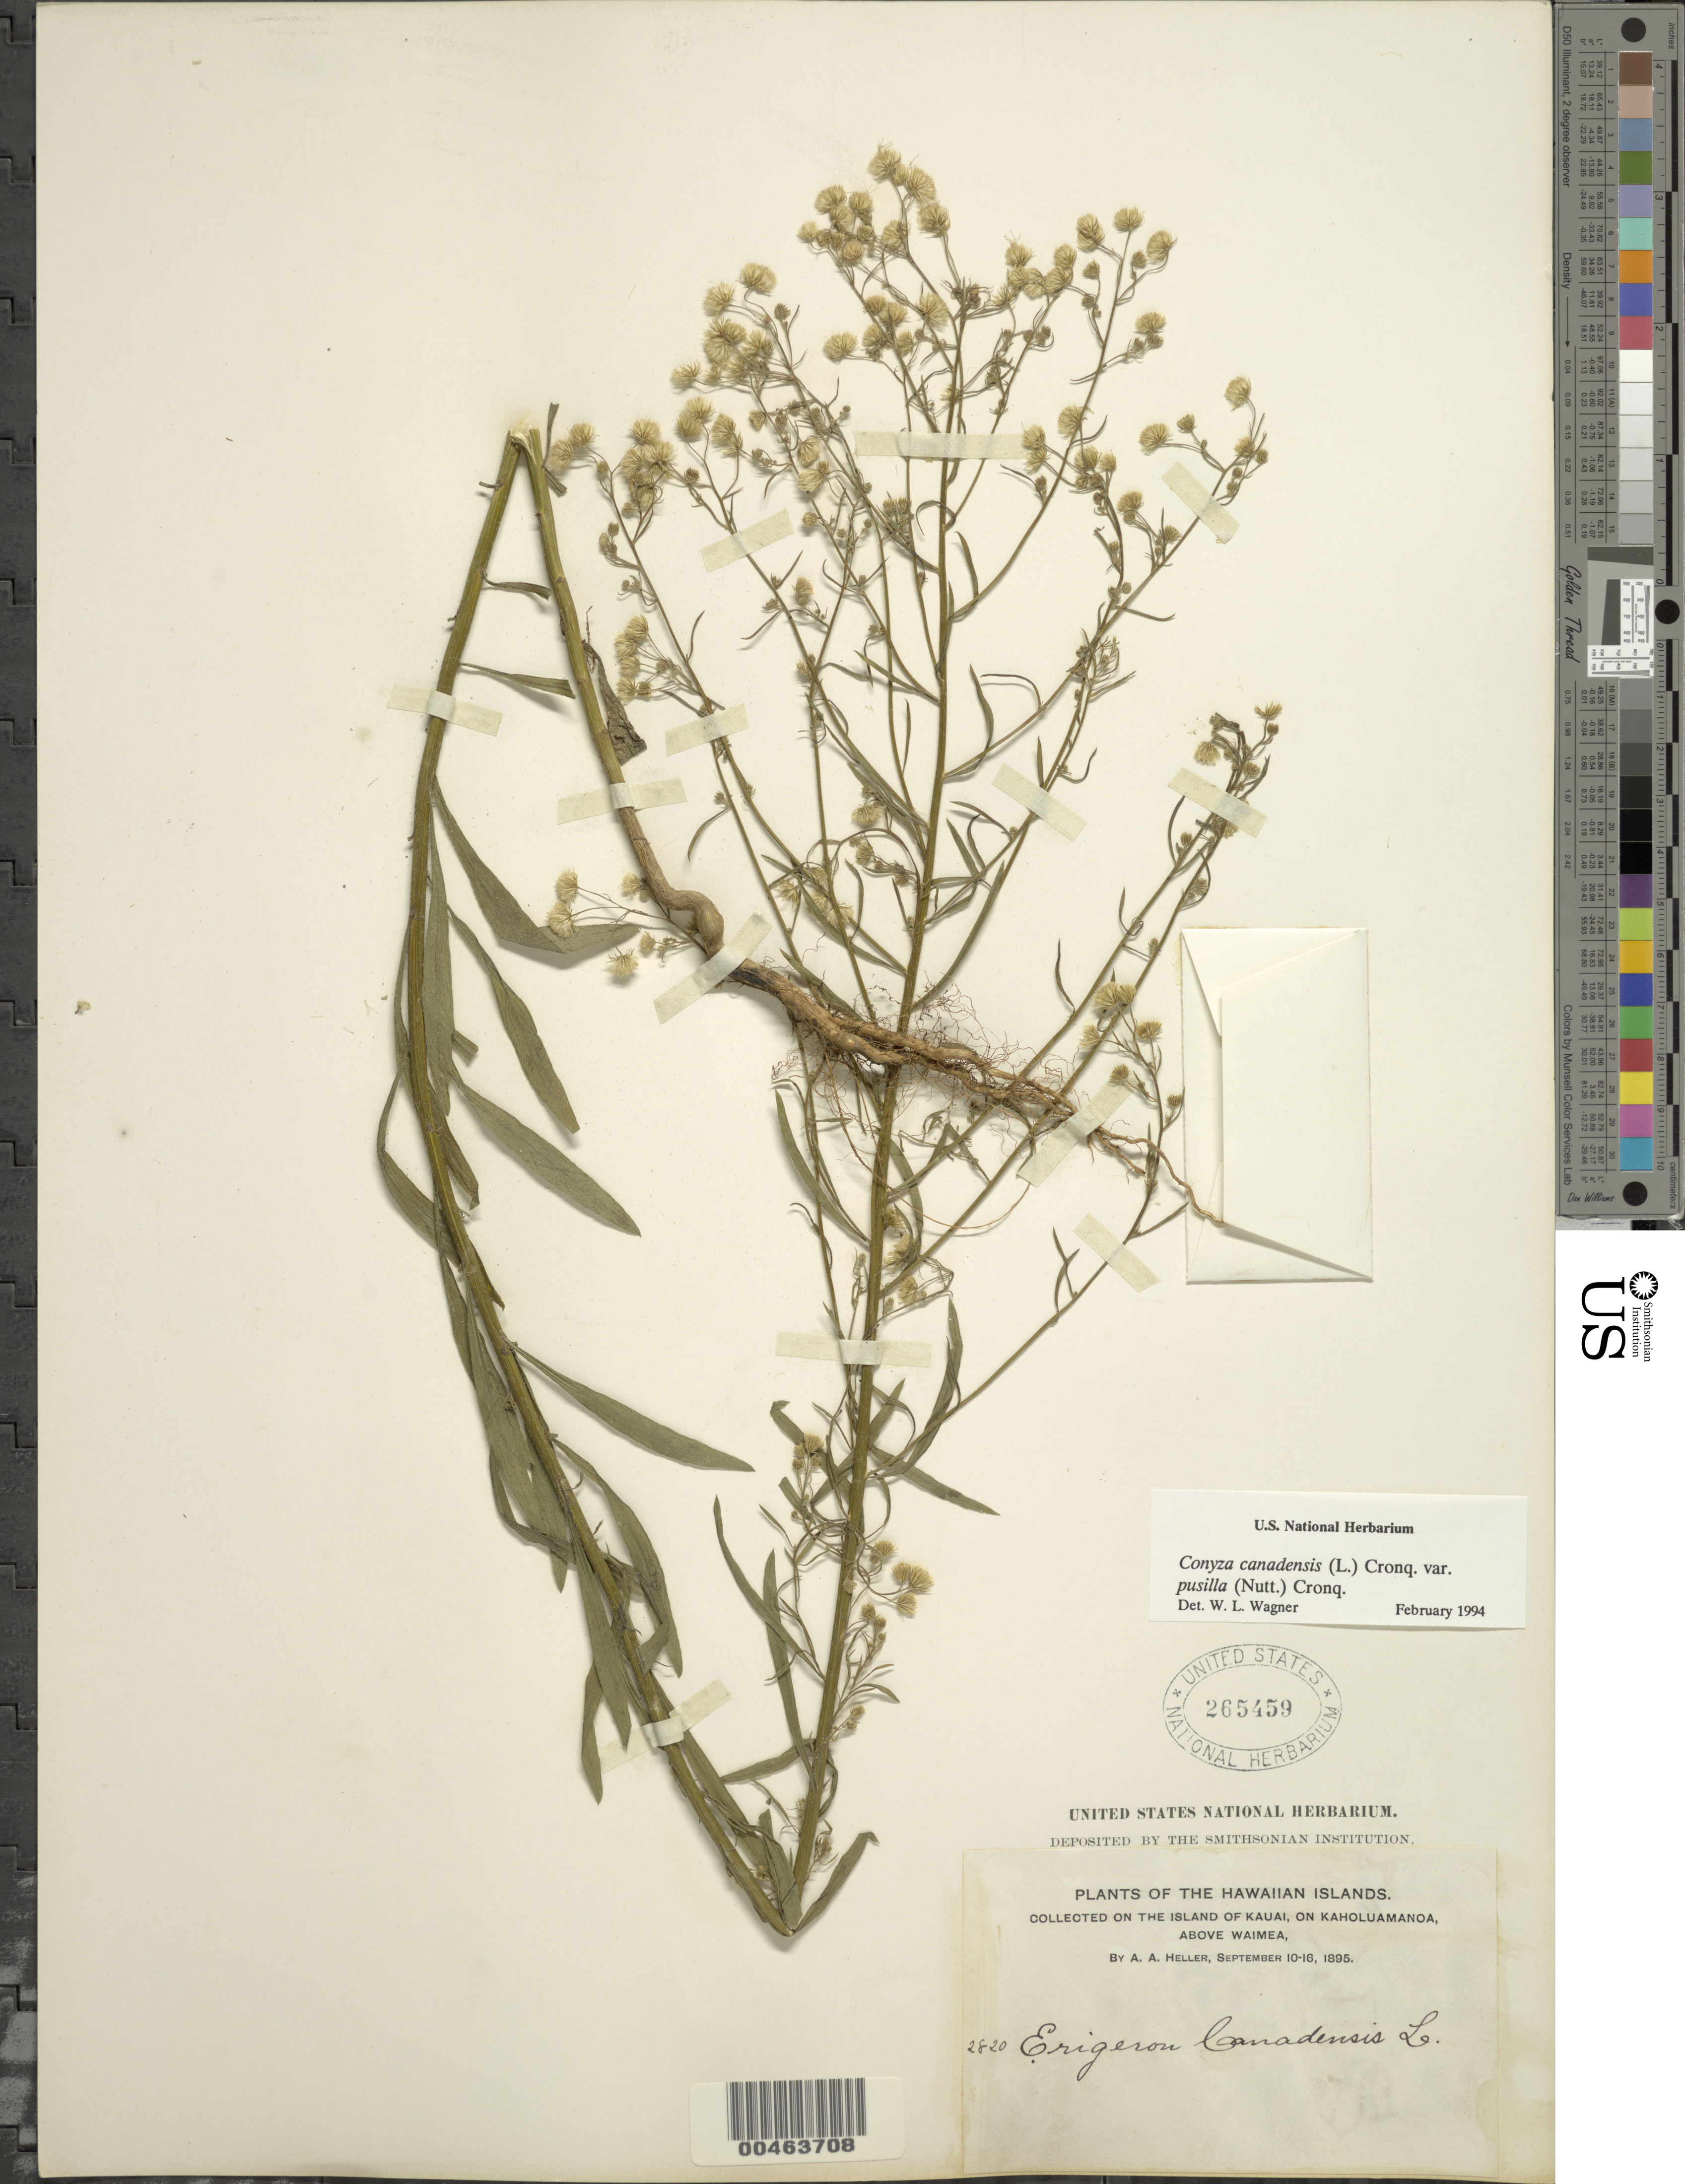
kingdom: Plantae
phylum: Tracheophyta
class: Magnoliopsida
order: Asterales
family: Asteraceae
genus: Erigeron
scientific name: Erigeron canadensis var. pusillus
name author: (Nutt.) Bolvin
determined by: Wagner, W. L., (BOT), Smithsonian Institution - National Museum of Natural History (UNITED STATES)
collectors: A. A. Heller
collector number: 2820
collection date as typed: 10 Sep 1895 to 16 Sep 1895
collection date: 1895-09-10/1895-09-16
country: United States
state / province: Hawaii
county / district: Kauai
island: Kaua'i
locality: On Kaholuamanoa, above Waimea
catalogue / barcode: US 265459